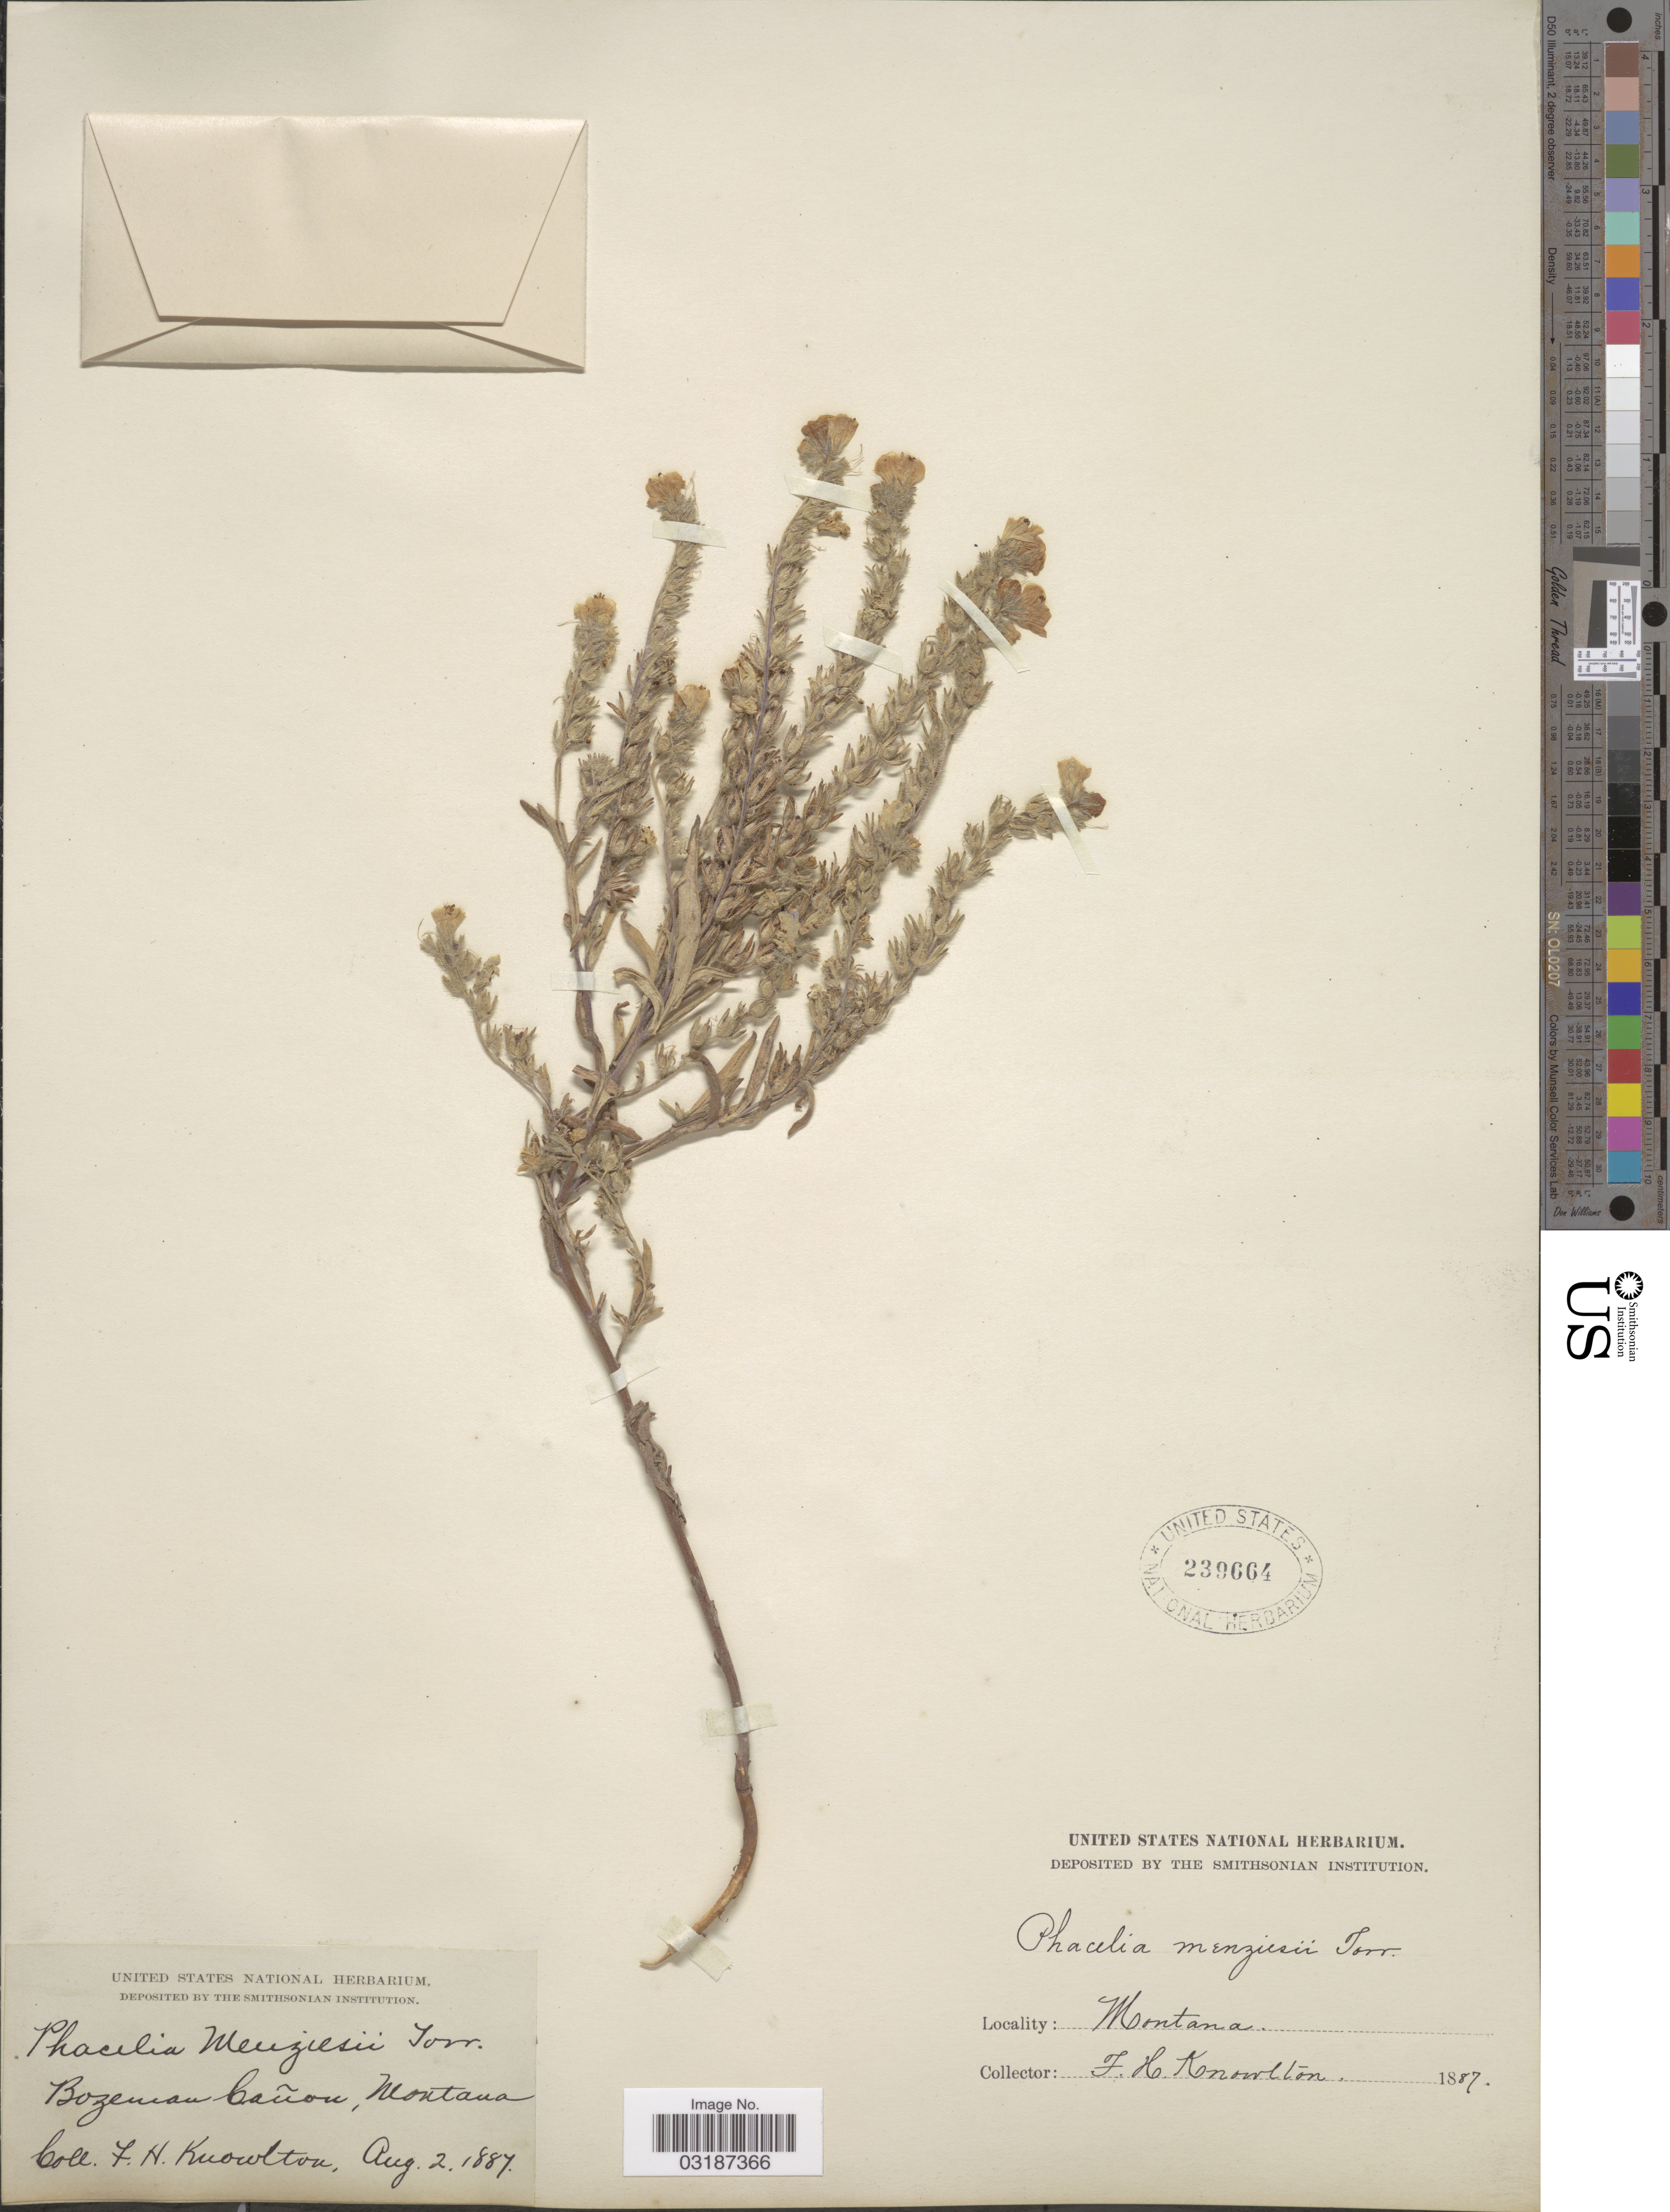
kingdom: Plantae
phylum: Tracheophyta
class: Magnoliopsida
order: Boraginales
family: Hydrophyllaceae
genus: Phacelia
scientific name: Phacelia linearis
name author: (Pursh) Holz.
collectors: F. H. Knowlton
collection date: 1887-08-02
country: United States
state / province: Montana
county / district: Gallatin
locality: Bozeman Cañon.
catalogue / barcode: US 239664